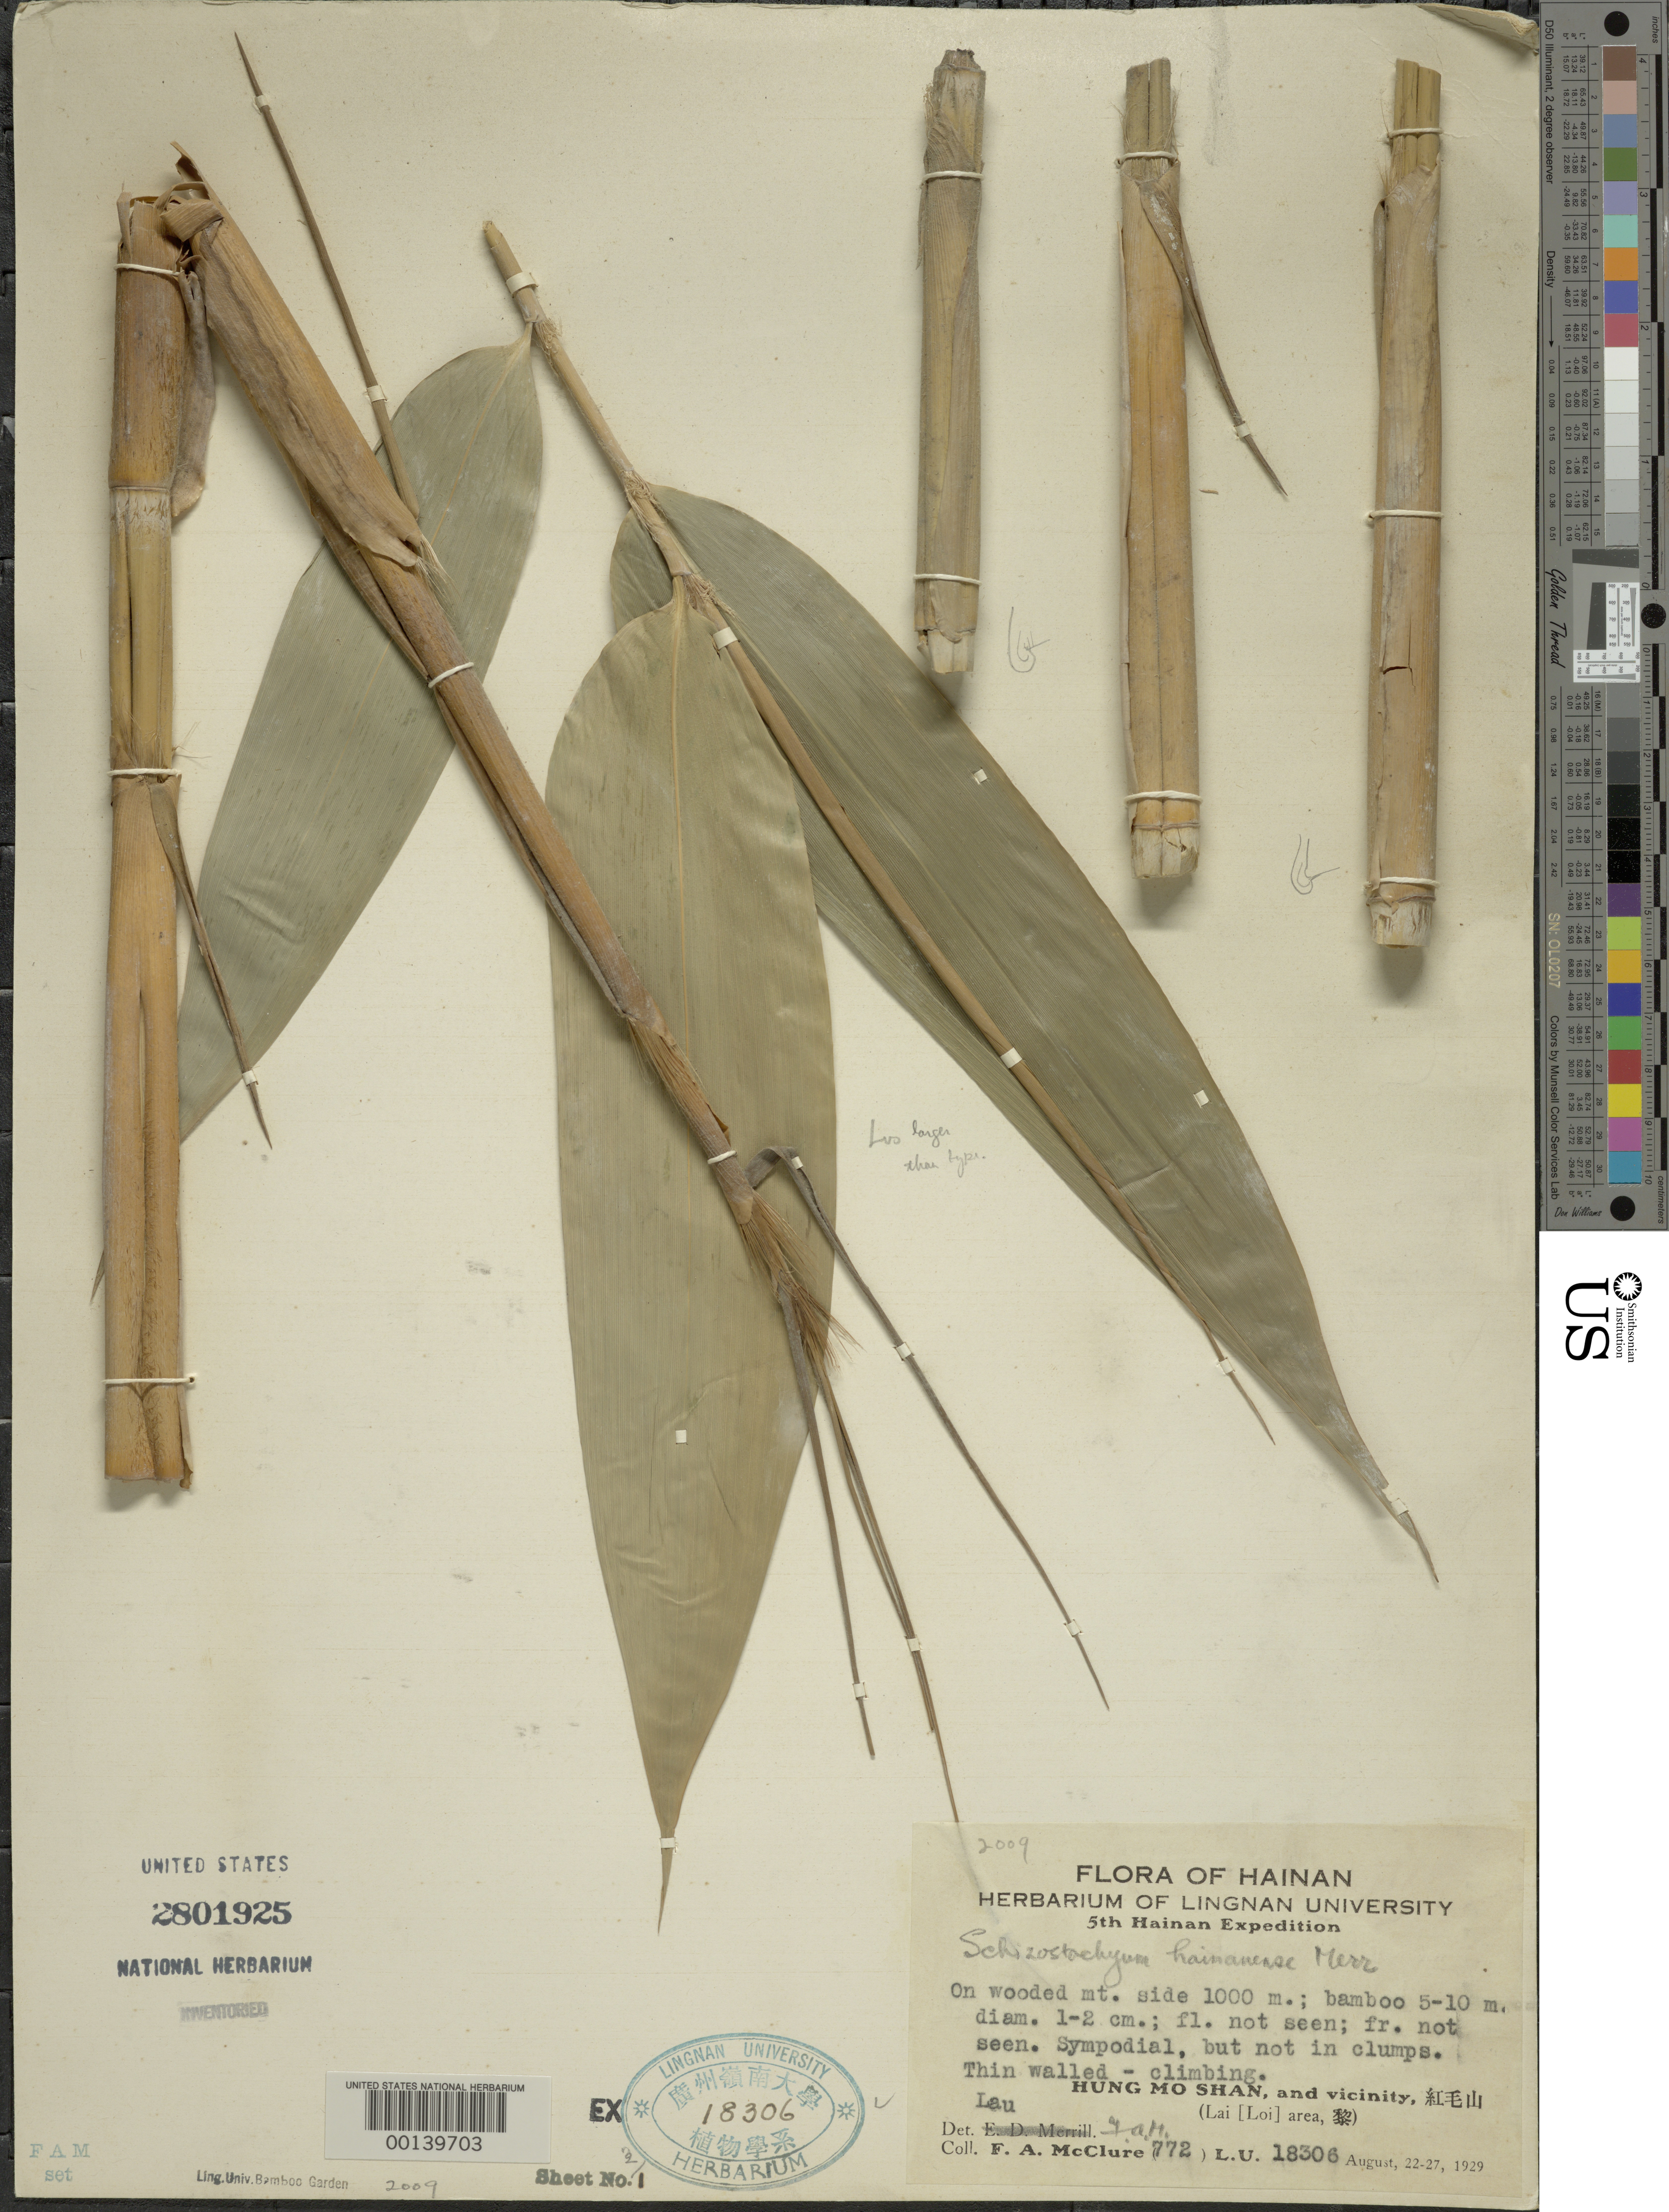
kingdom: Plantae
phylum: Tracheophyta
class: Liliopsida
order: Poales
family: Poaceae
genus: Schizostachyum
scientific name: Schizostachyum hainanense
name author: Merr. ex McClure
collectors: F. A. McClure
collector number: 772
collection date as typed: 22 Aug 1929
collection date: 1929-08-22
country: China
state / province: Hainan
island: Hainan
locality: Hung mo shan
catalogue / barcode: US 2801925